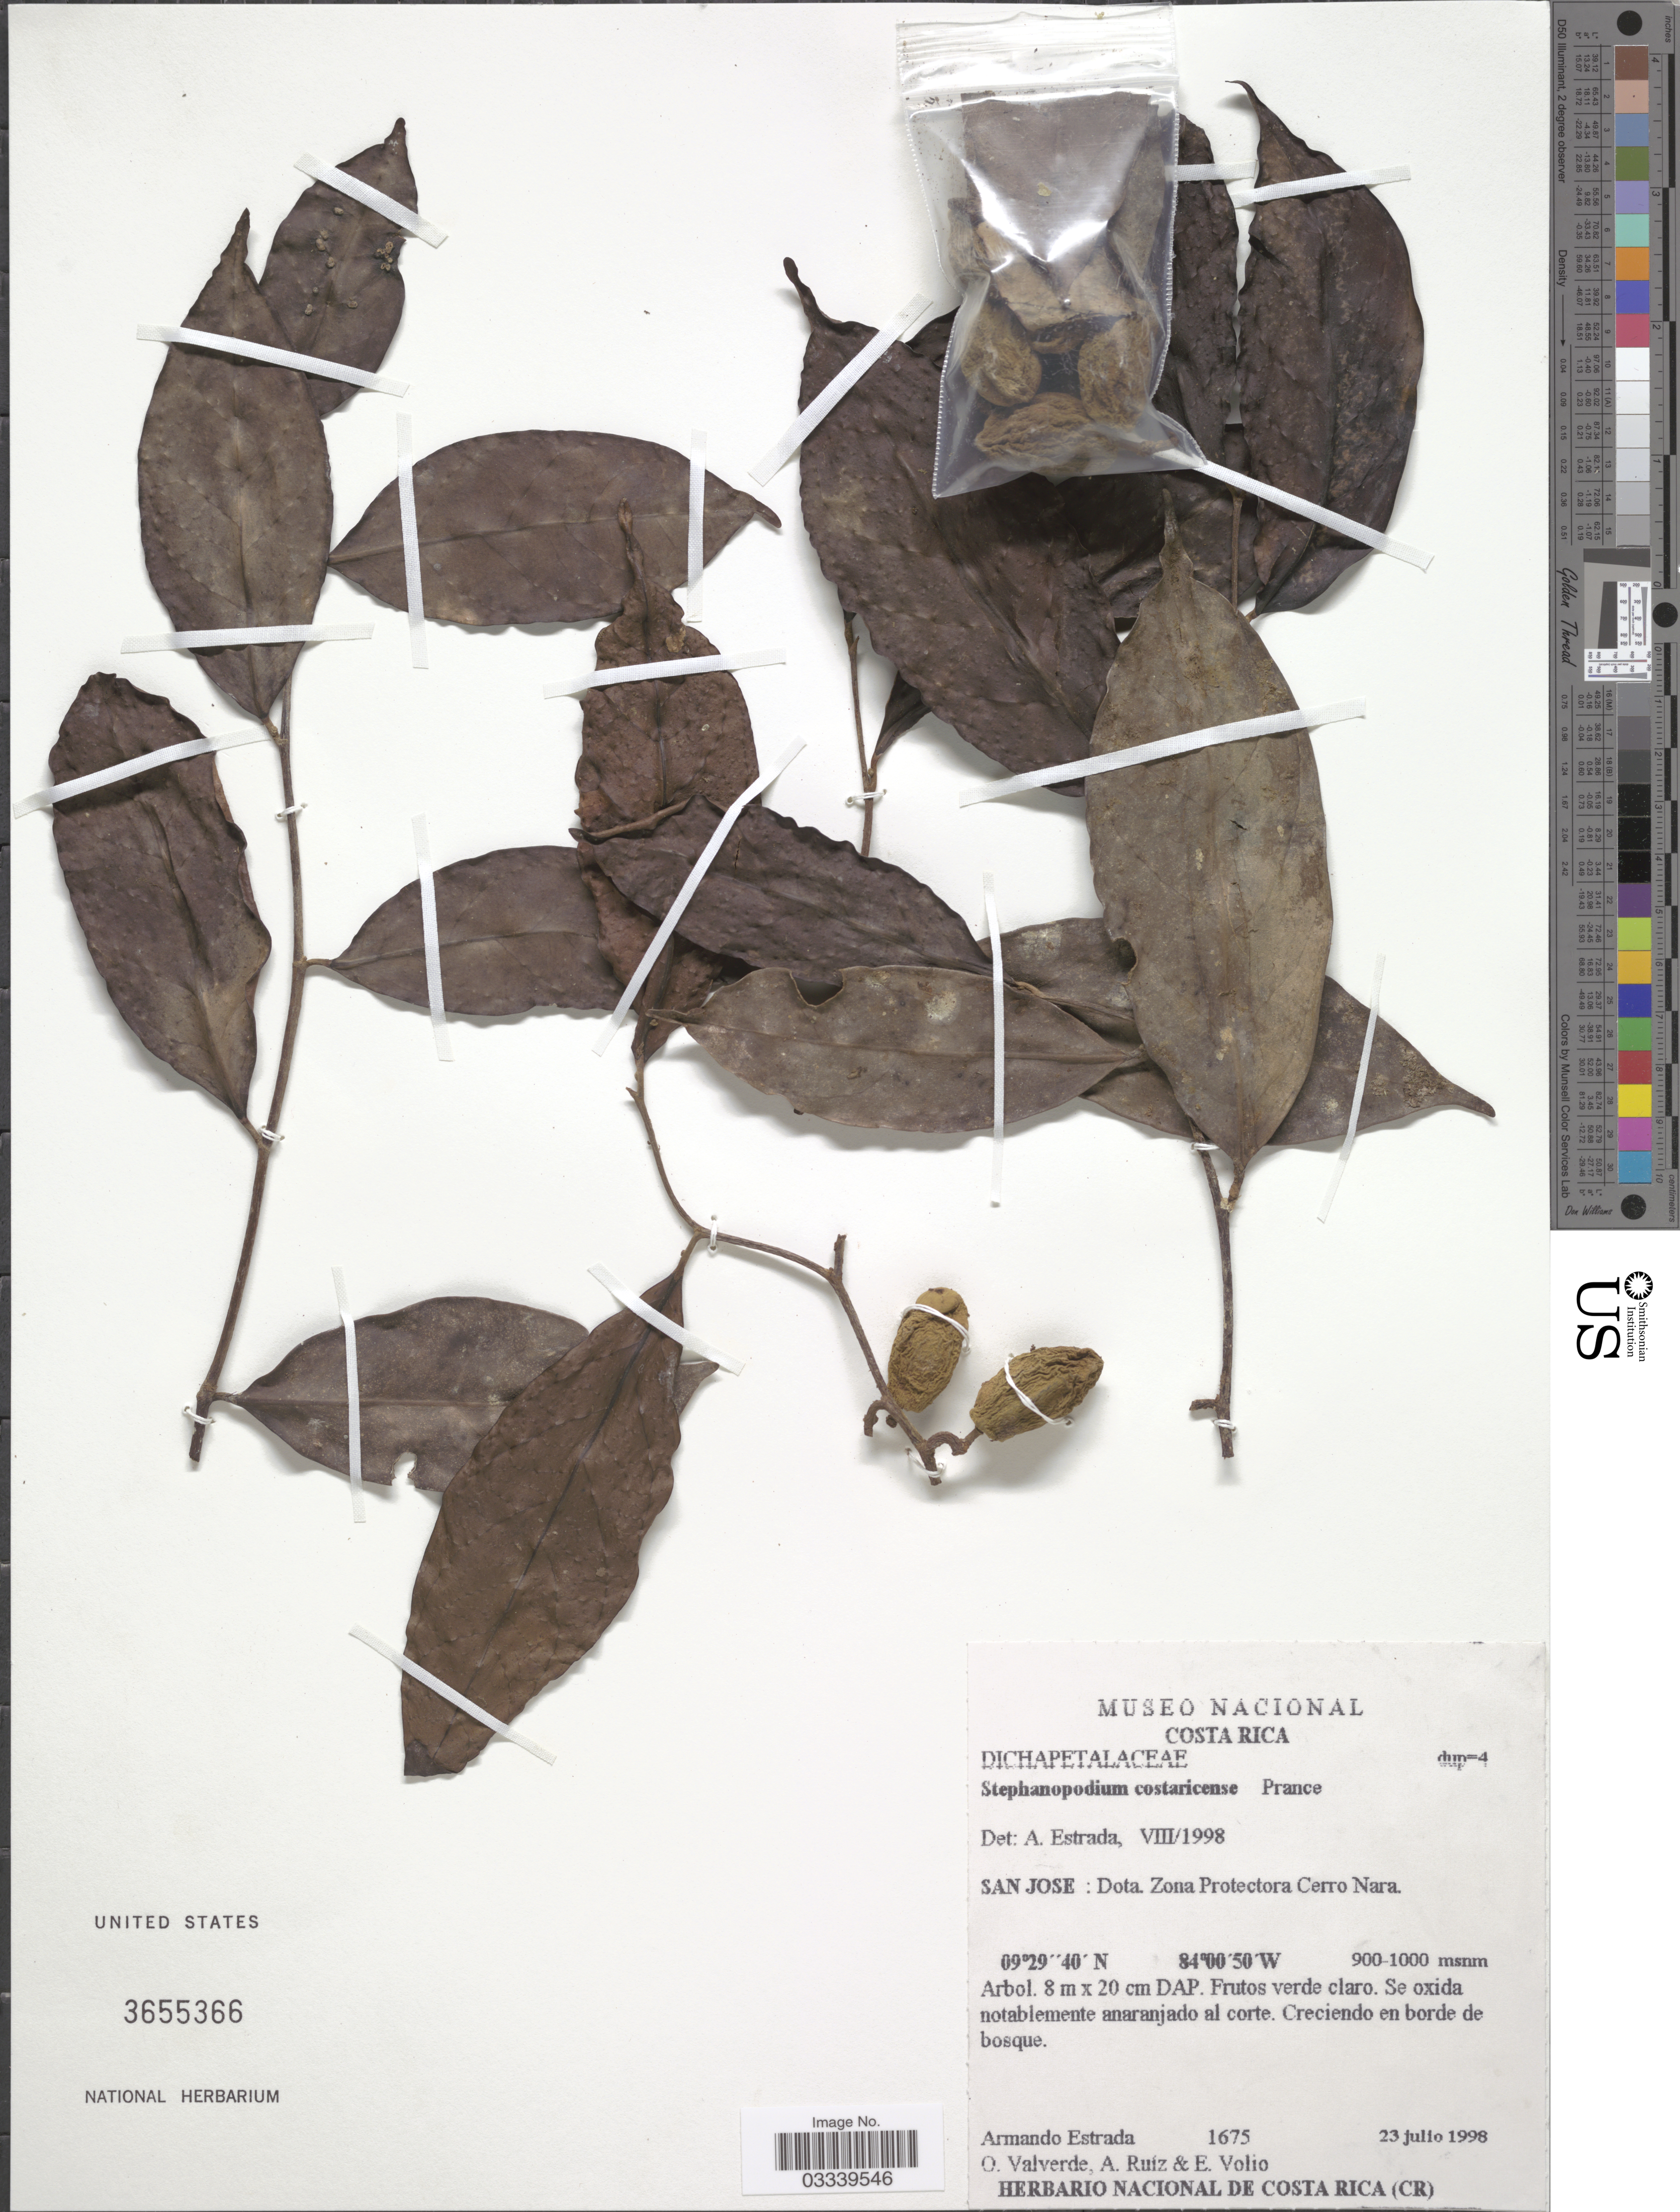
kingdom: Plantae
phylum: Tracheophyta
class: Magnoliopsida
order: Malpighiales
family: Dichapetalaceae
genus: Stephanopodium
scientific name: Stephanopodium costaricense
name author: Prance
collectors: A. Estrada, O. Valverde, A. Ruiz & E. Volio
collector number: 1675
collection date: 1998-07-23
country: Costa Rica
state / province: San José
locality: Dota. Zona Protectora Cerra Nara.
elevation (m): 900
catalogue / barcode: US 3655366